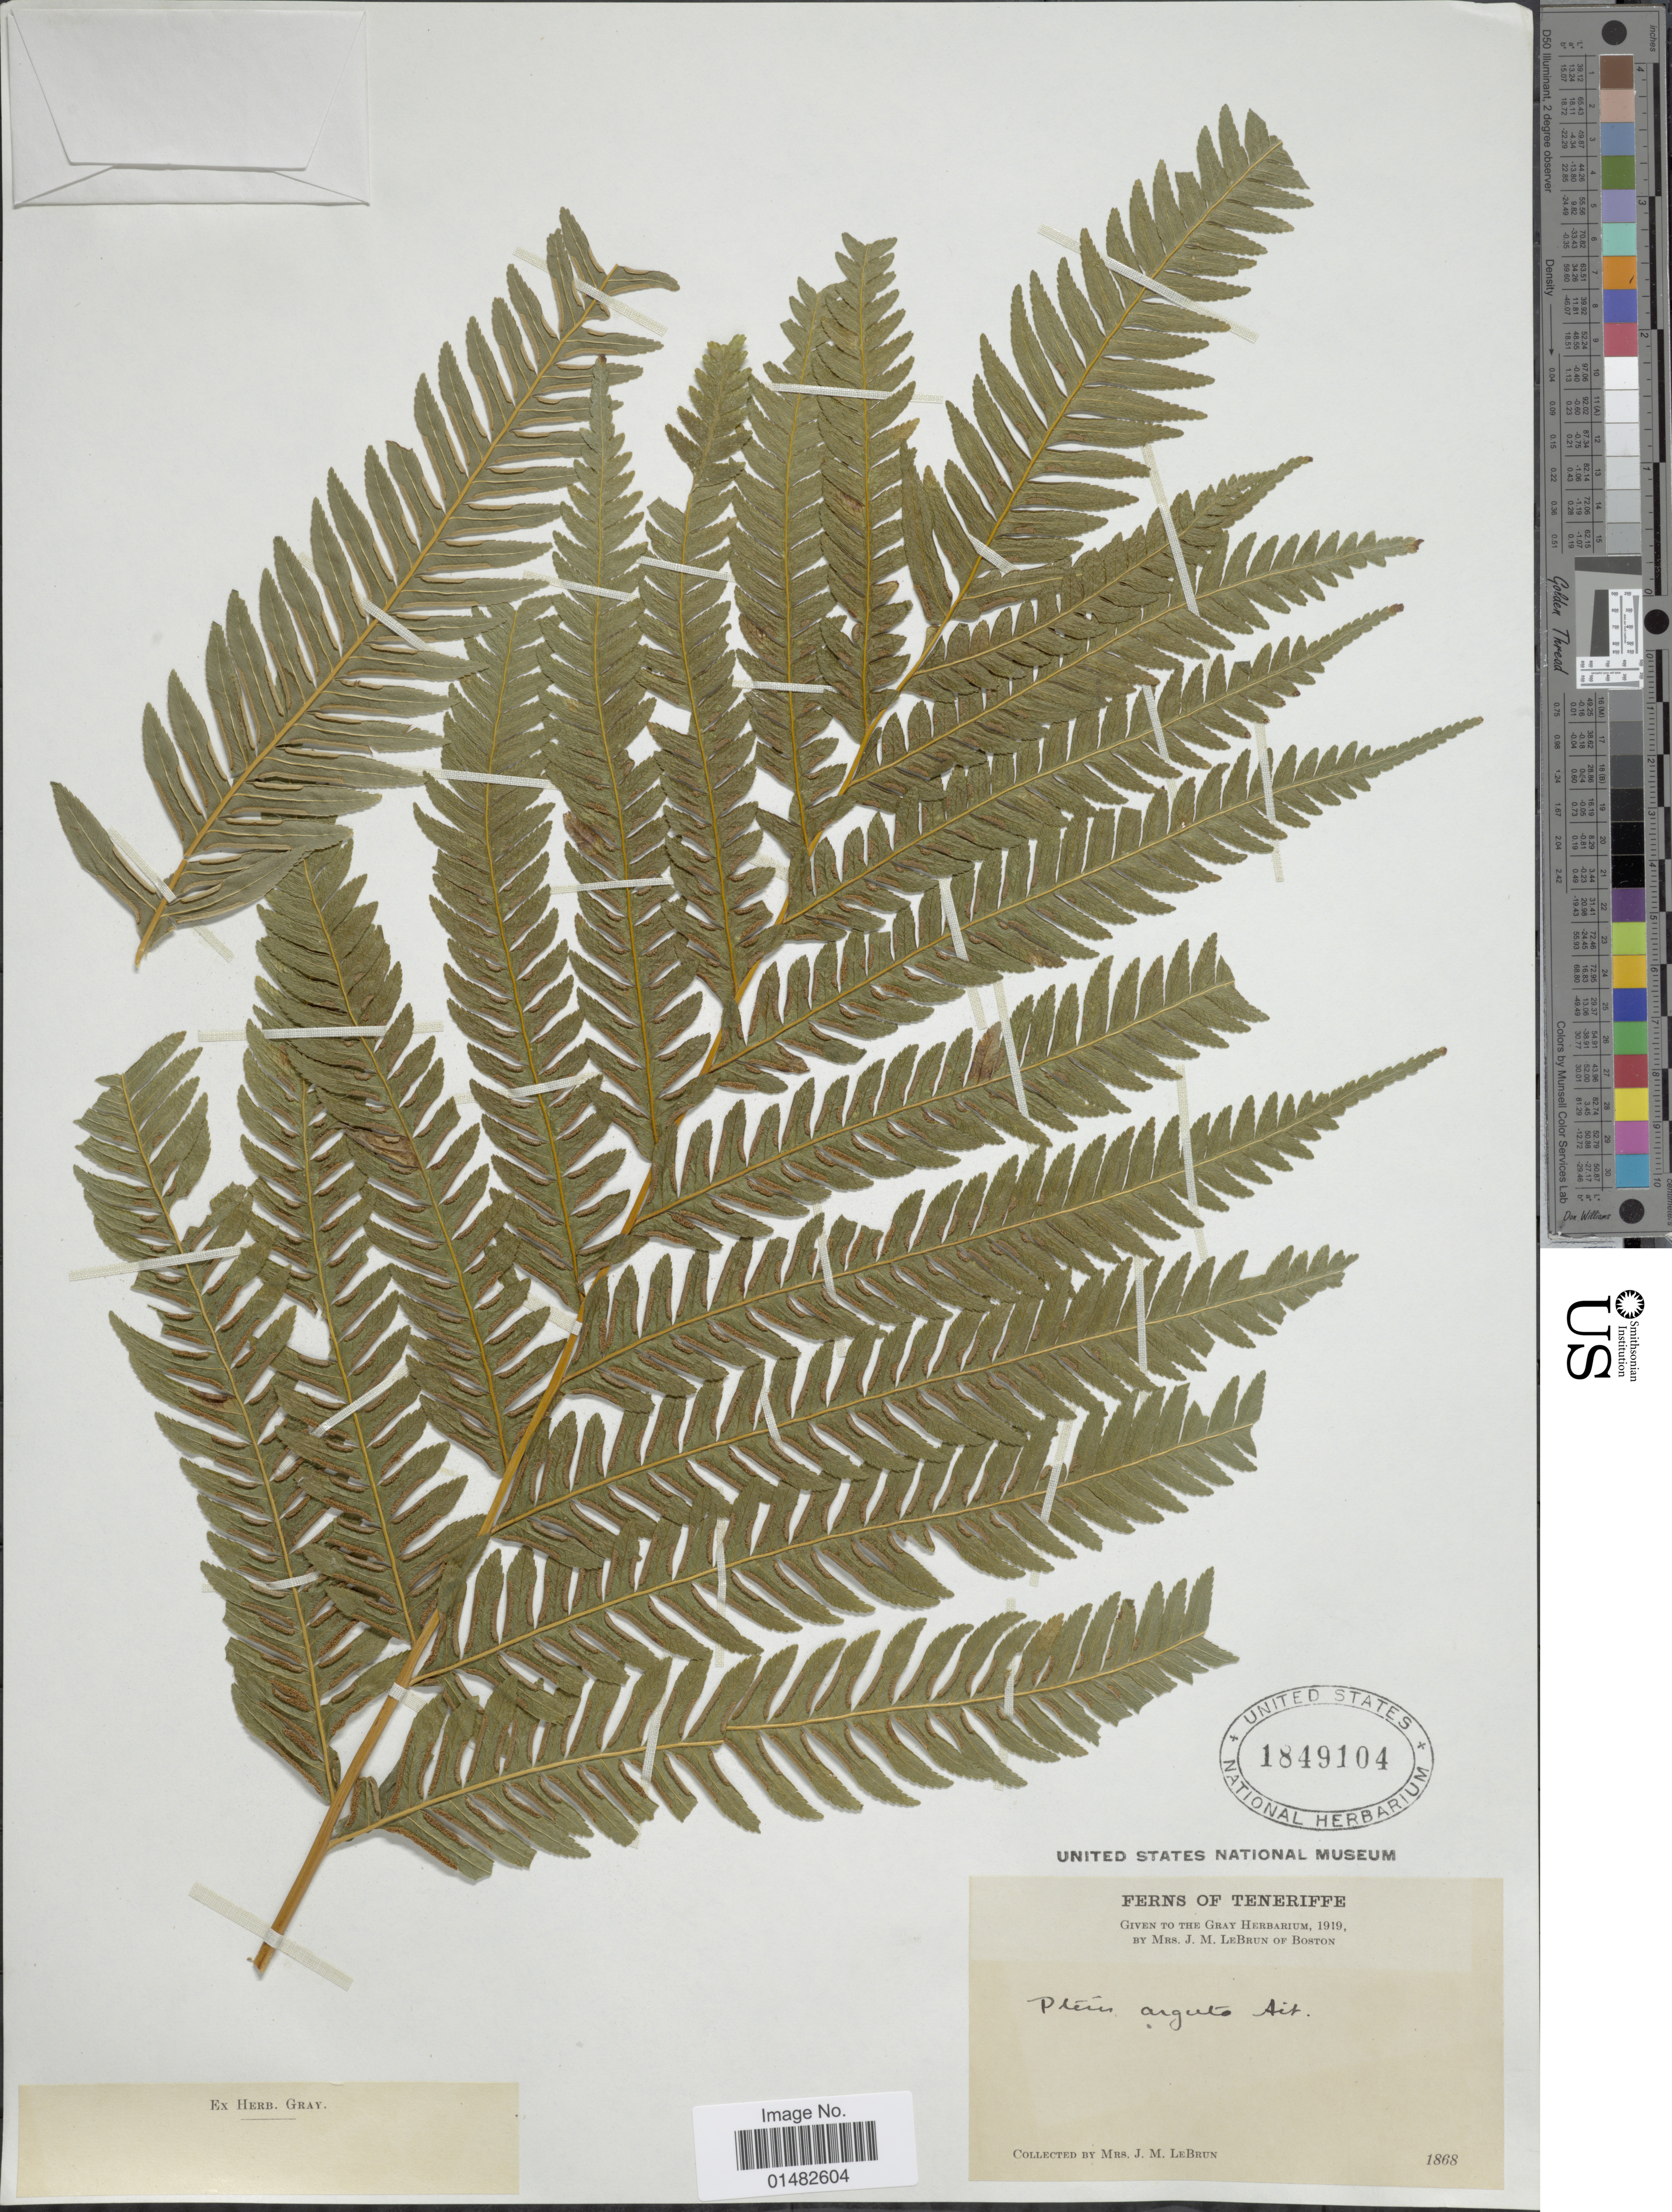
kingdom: Plantae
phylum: Tracheophyta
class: Polypodiopsida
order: Polypodiales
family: Pteridaceae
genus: Pteris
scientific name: Pteris arguta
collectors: Mrs. J. M. Lebrun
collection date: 1868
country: Spain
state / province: Canarias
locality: Teneriffe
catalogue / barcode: US 1849104